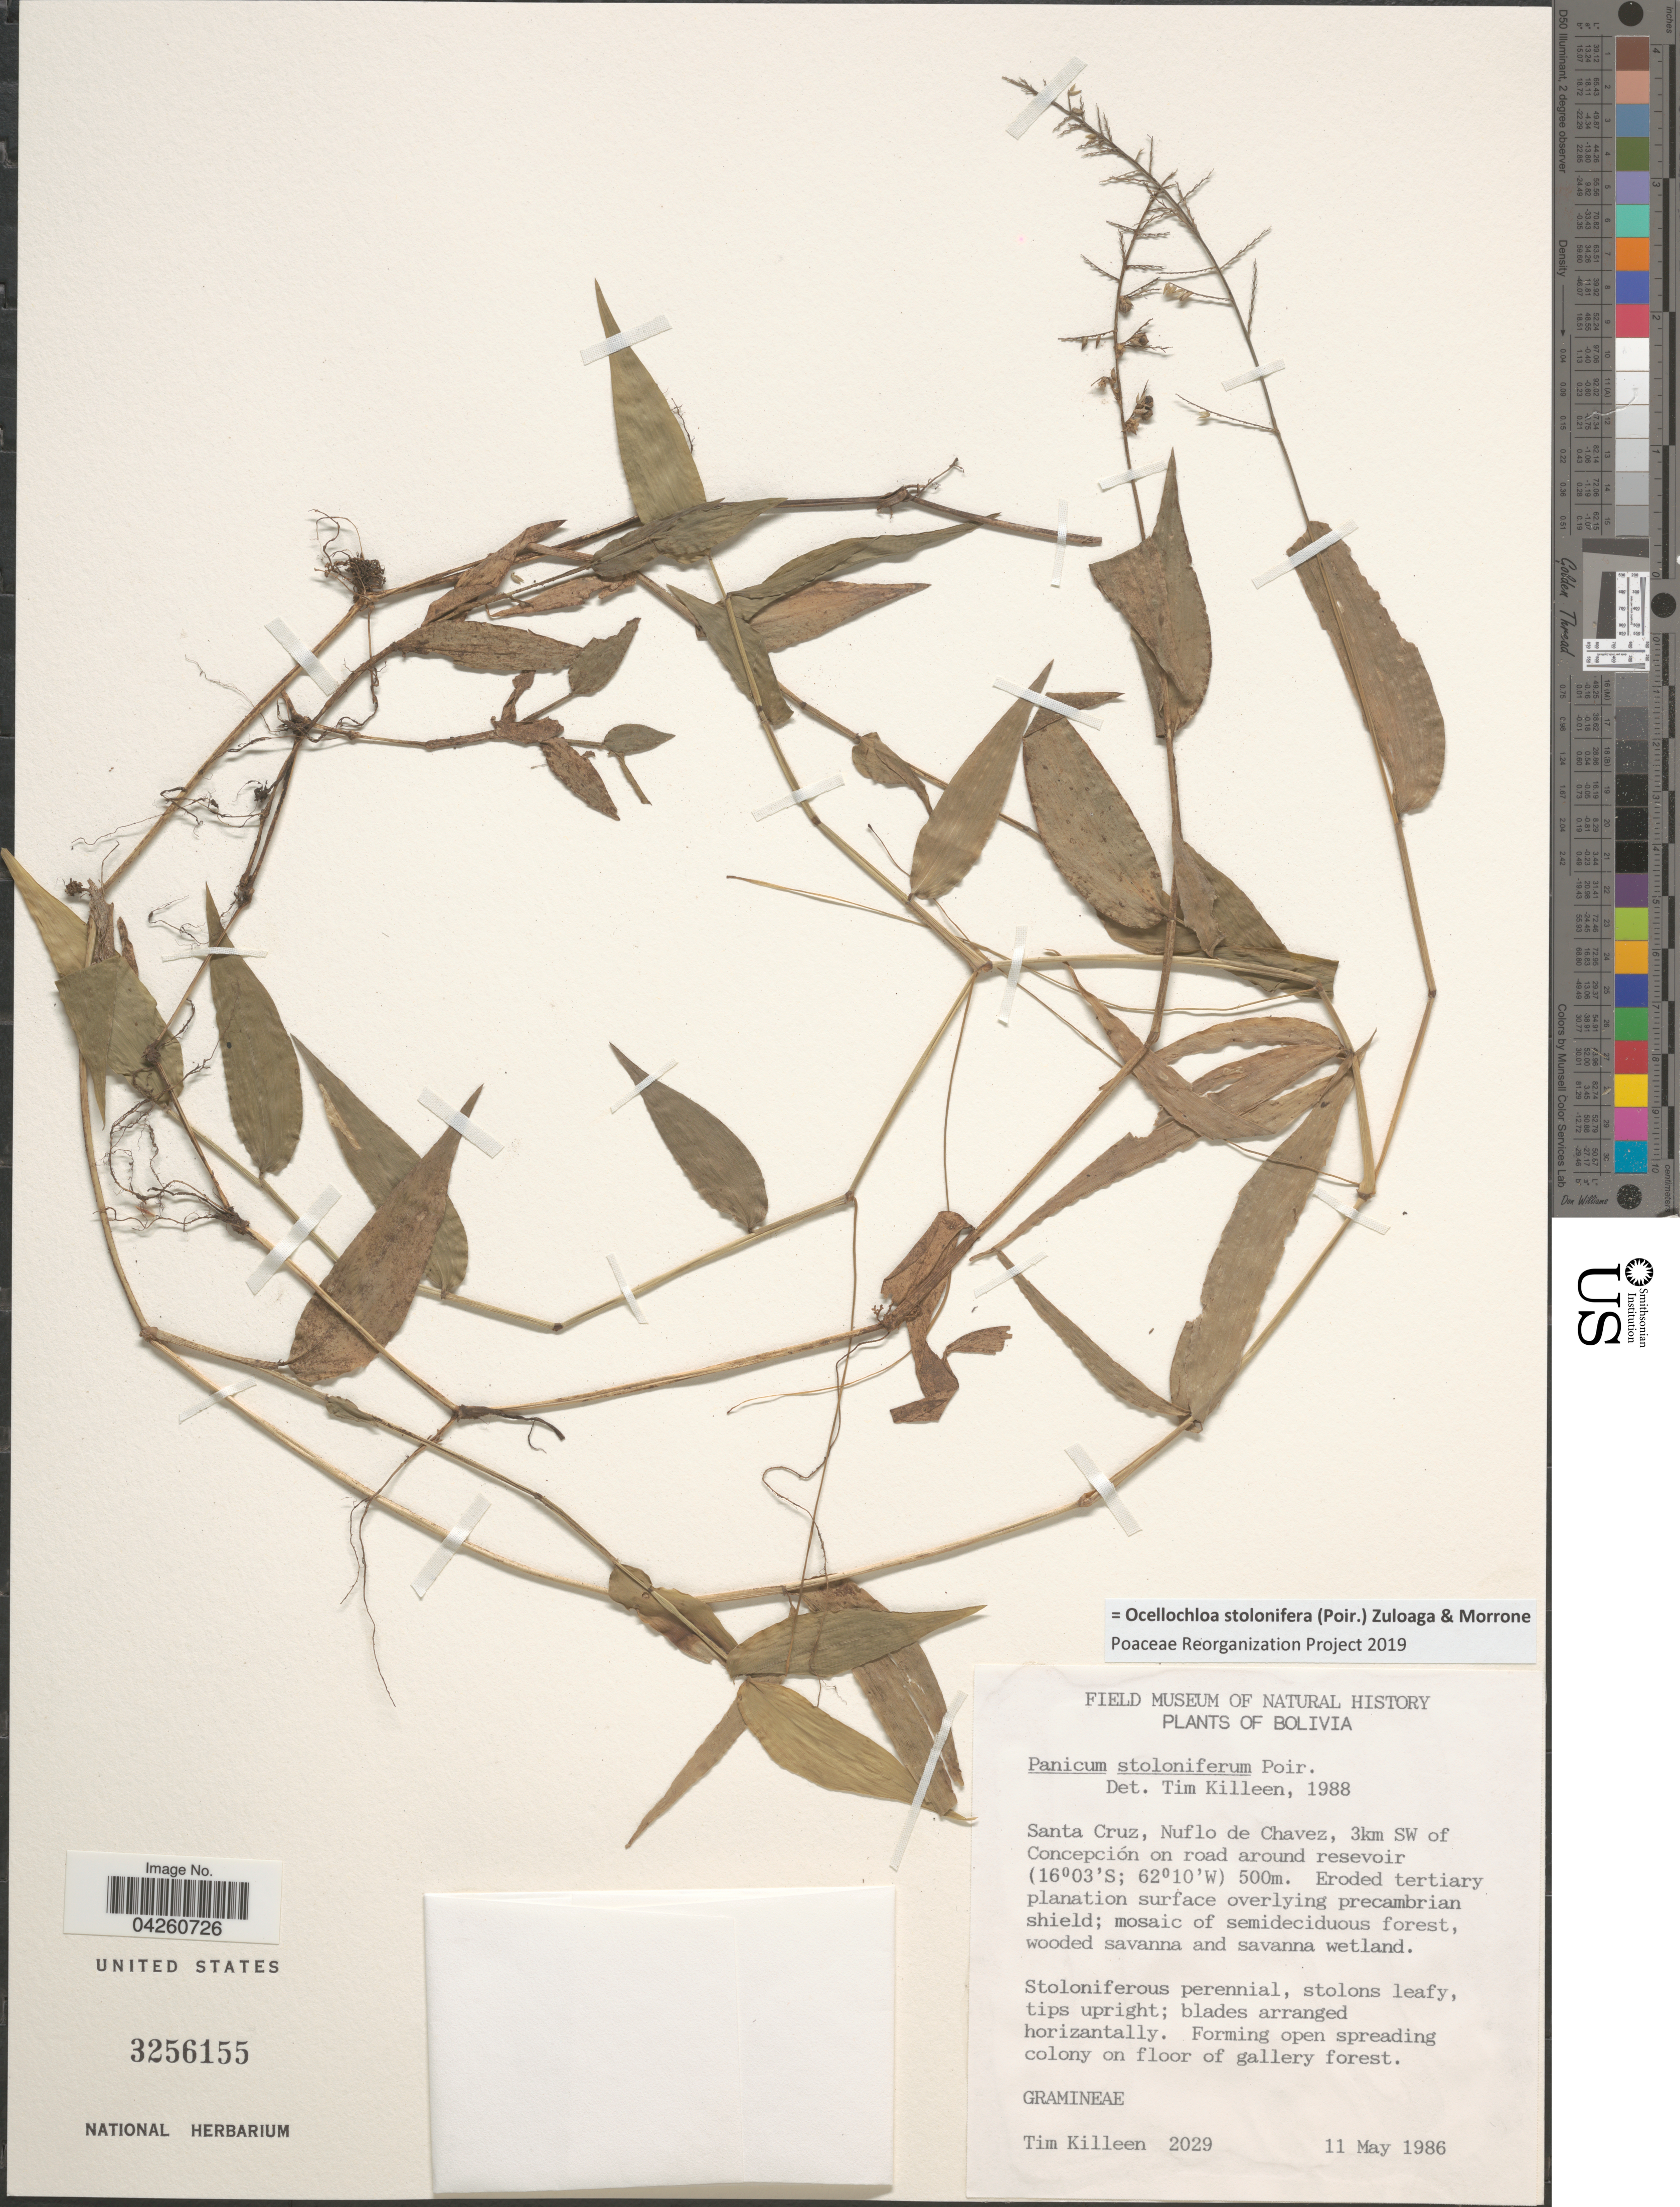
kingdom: Plantae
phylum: Tracheophyta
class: Liliopsida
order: Poales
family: Poaceae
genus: Ocellochloa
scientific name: Ocellochloa stolonifera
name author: (Poir.) Zuloaga & Morrone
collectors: T. J. Killeen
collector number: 2029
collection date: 1986-05-11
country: Bolivia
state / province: Santa Cruz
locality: Nuflo de Chavez, 3km SW of Concepción on road around reservoir.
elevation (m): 500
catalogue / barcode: US 3256155